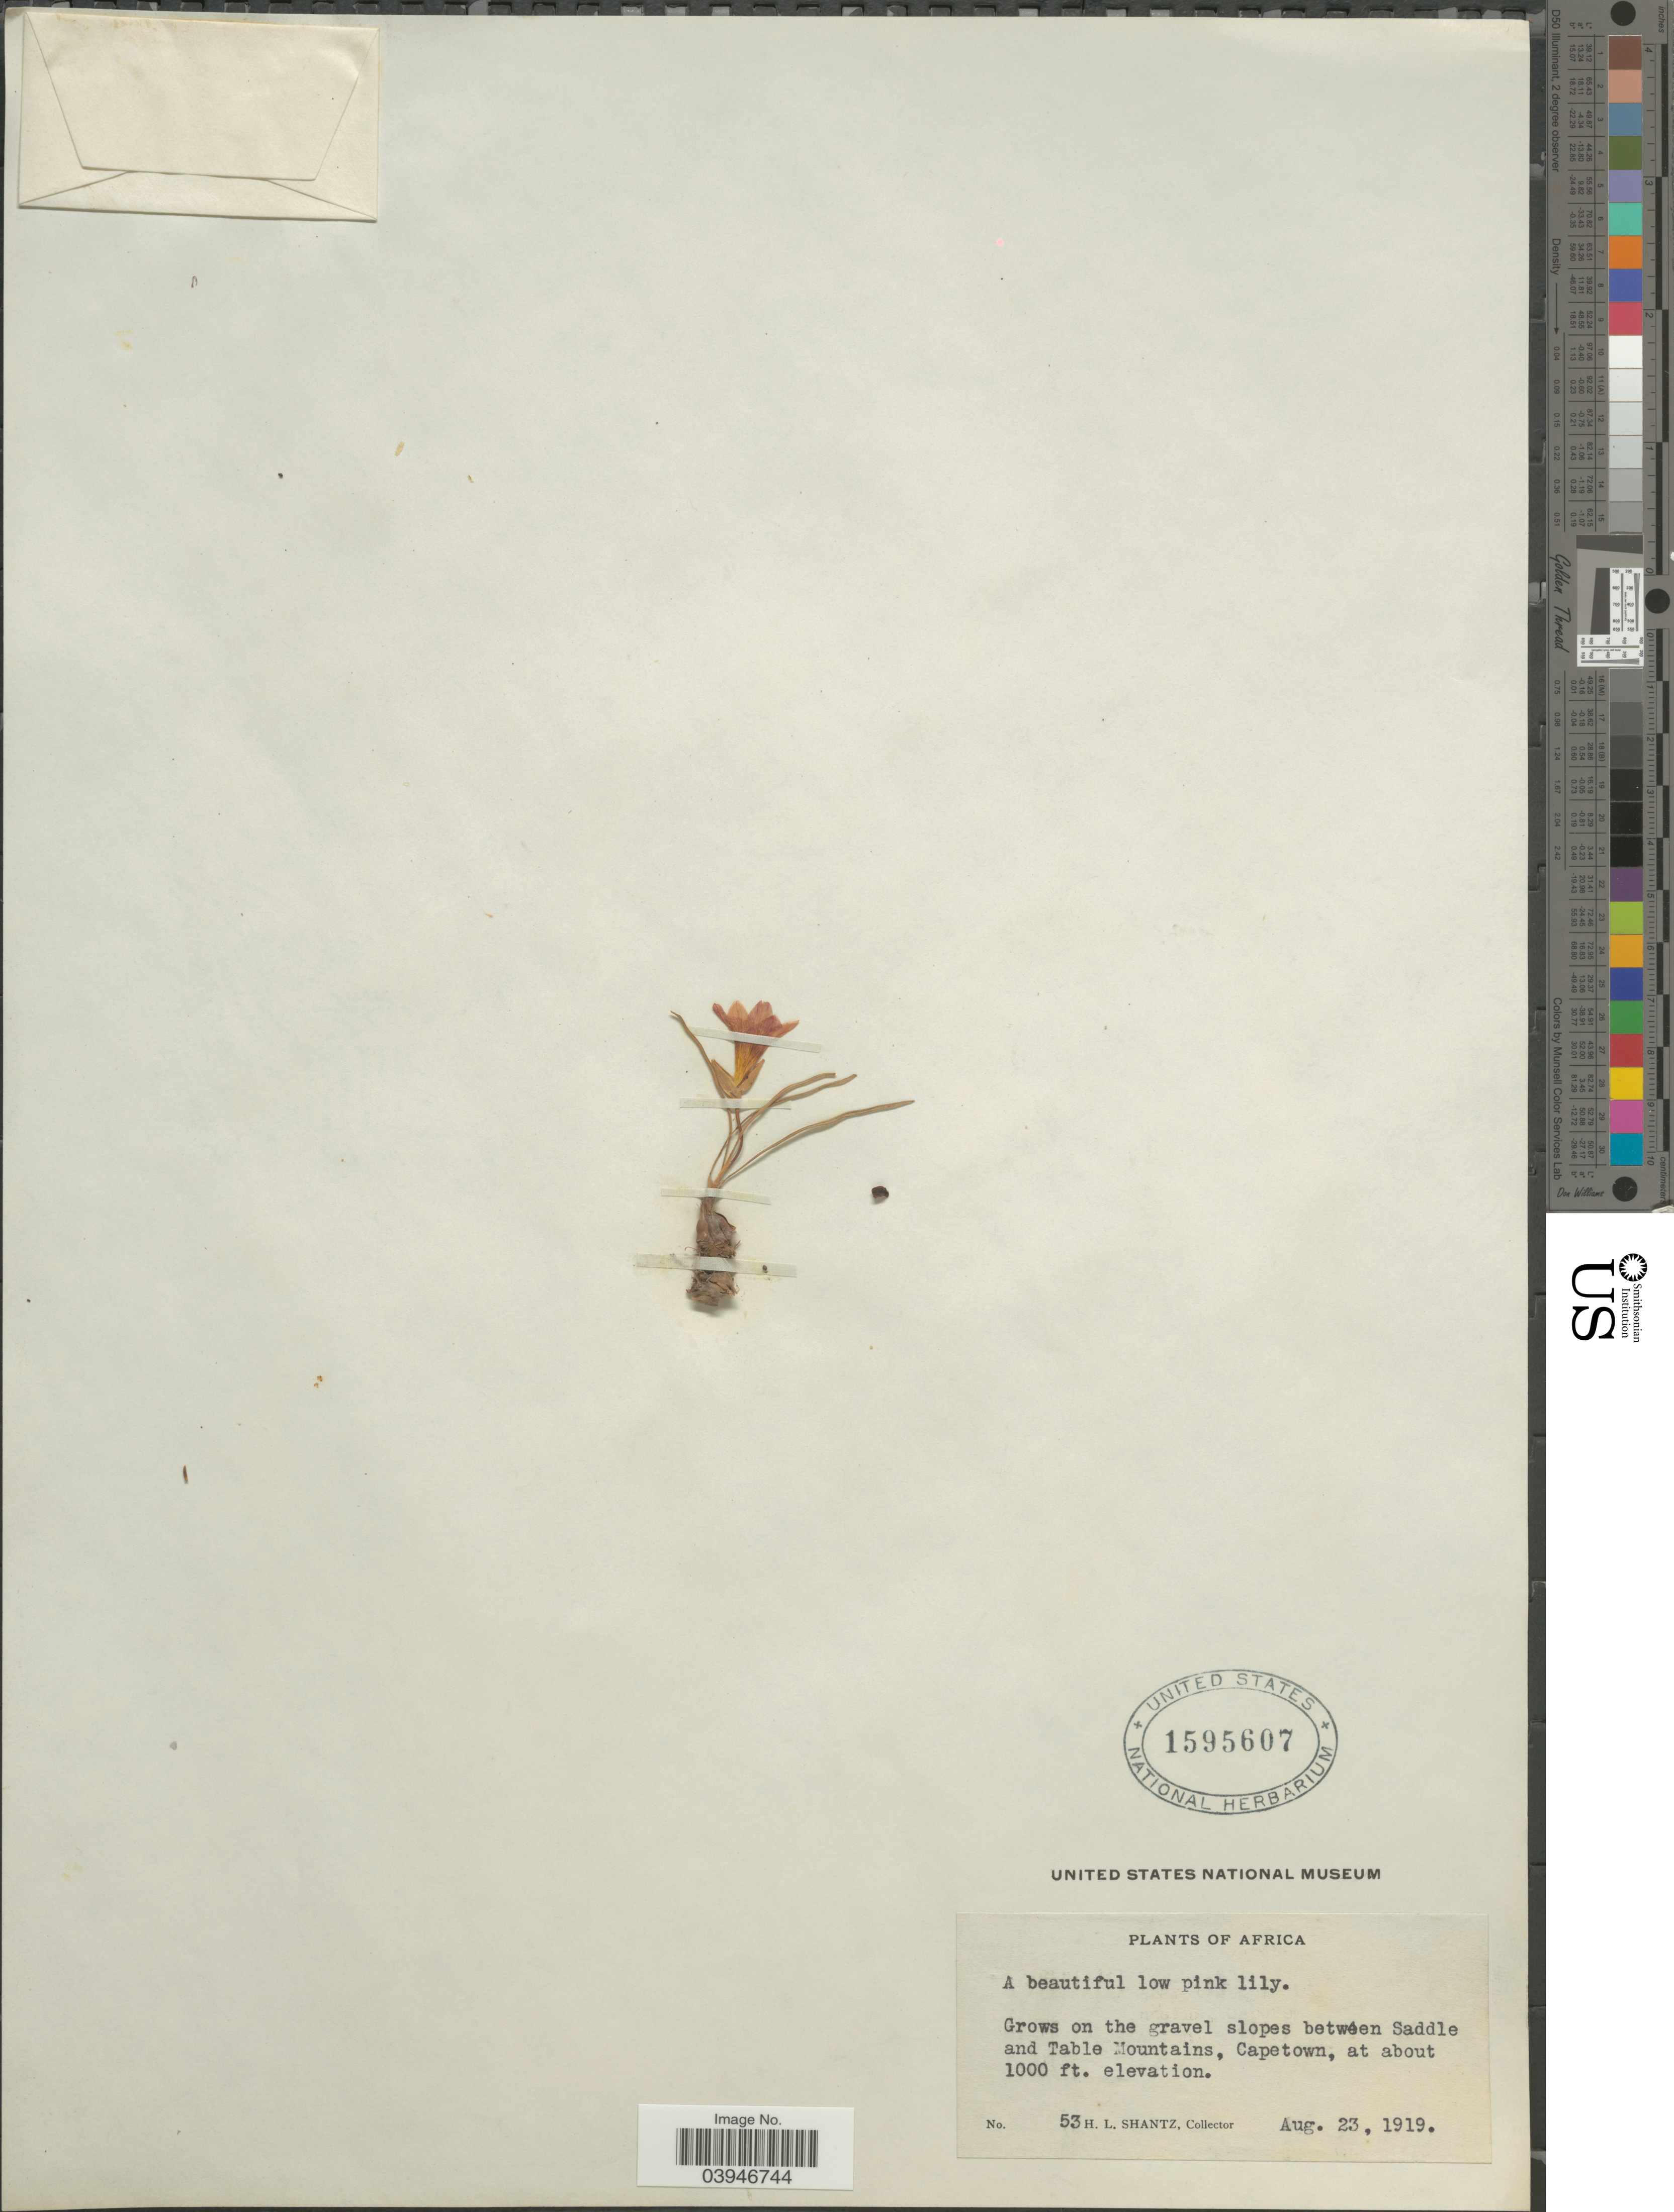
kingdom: Plantae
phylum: Tracheophyta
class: Liliopsida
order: Liliales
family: Liliaceae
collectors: H. Shantz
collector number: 53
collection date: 1919-08-23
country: South Africa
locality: On the gravel slopes between Saddle and Table Mountains, Capetown.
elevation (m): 305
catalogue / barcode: US 1595607